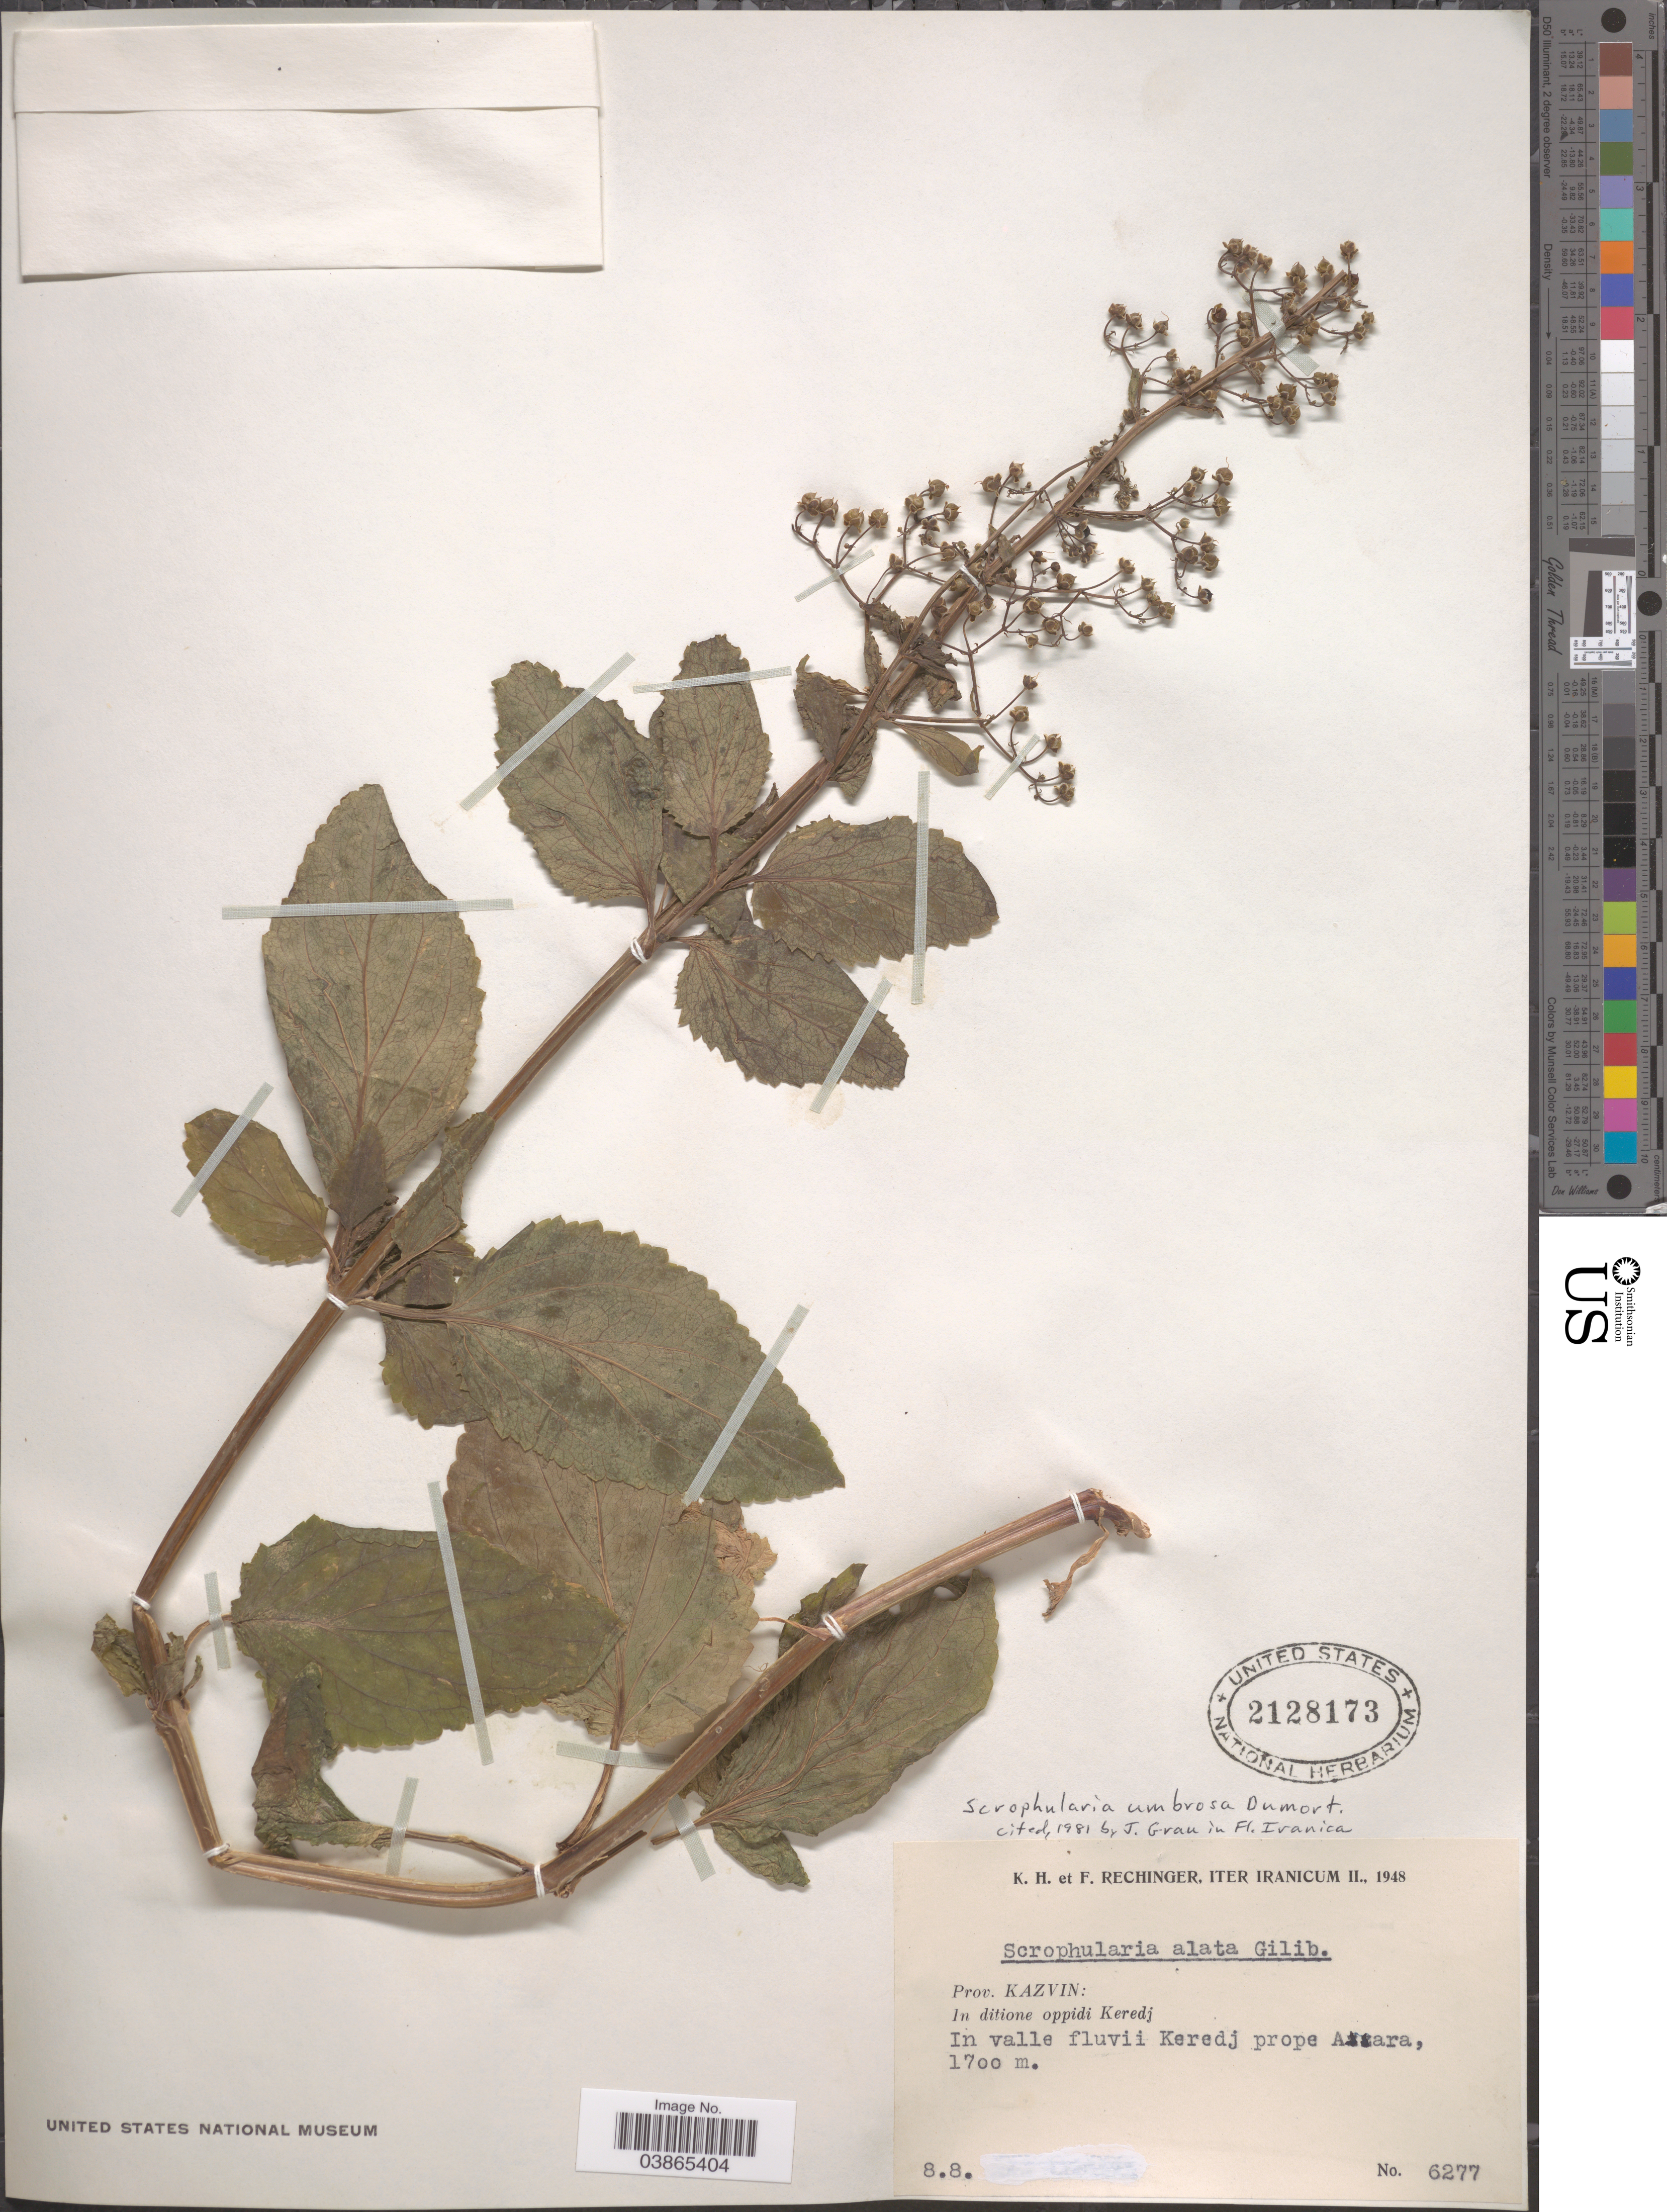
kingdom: Plantae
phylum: Tracheophyta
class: Magnoliopsida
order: Lamiales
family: Scrophulariaceae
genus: Scrophularia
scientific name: Scrophularia scopolii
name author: Hoppe ex Pers.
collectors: K. H. Rechinger & F. Rechinger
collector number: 6277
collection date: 1948-08-08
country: Iran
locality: Prov. Kazvin: In ditione oppidi Keredj. In valle fluvii Keredj prope Aiiara [interpreted].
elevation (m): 1700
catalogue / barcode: US 2128173